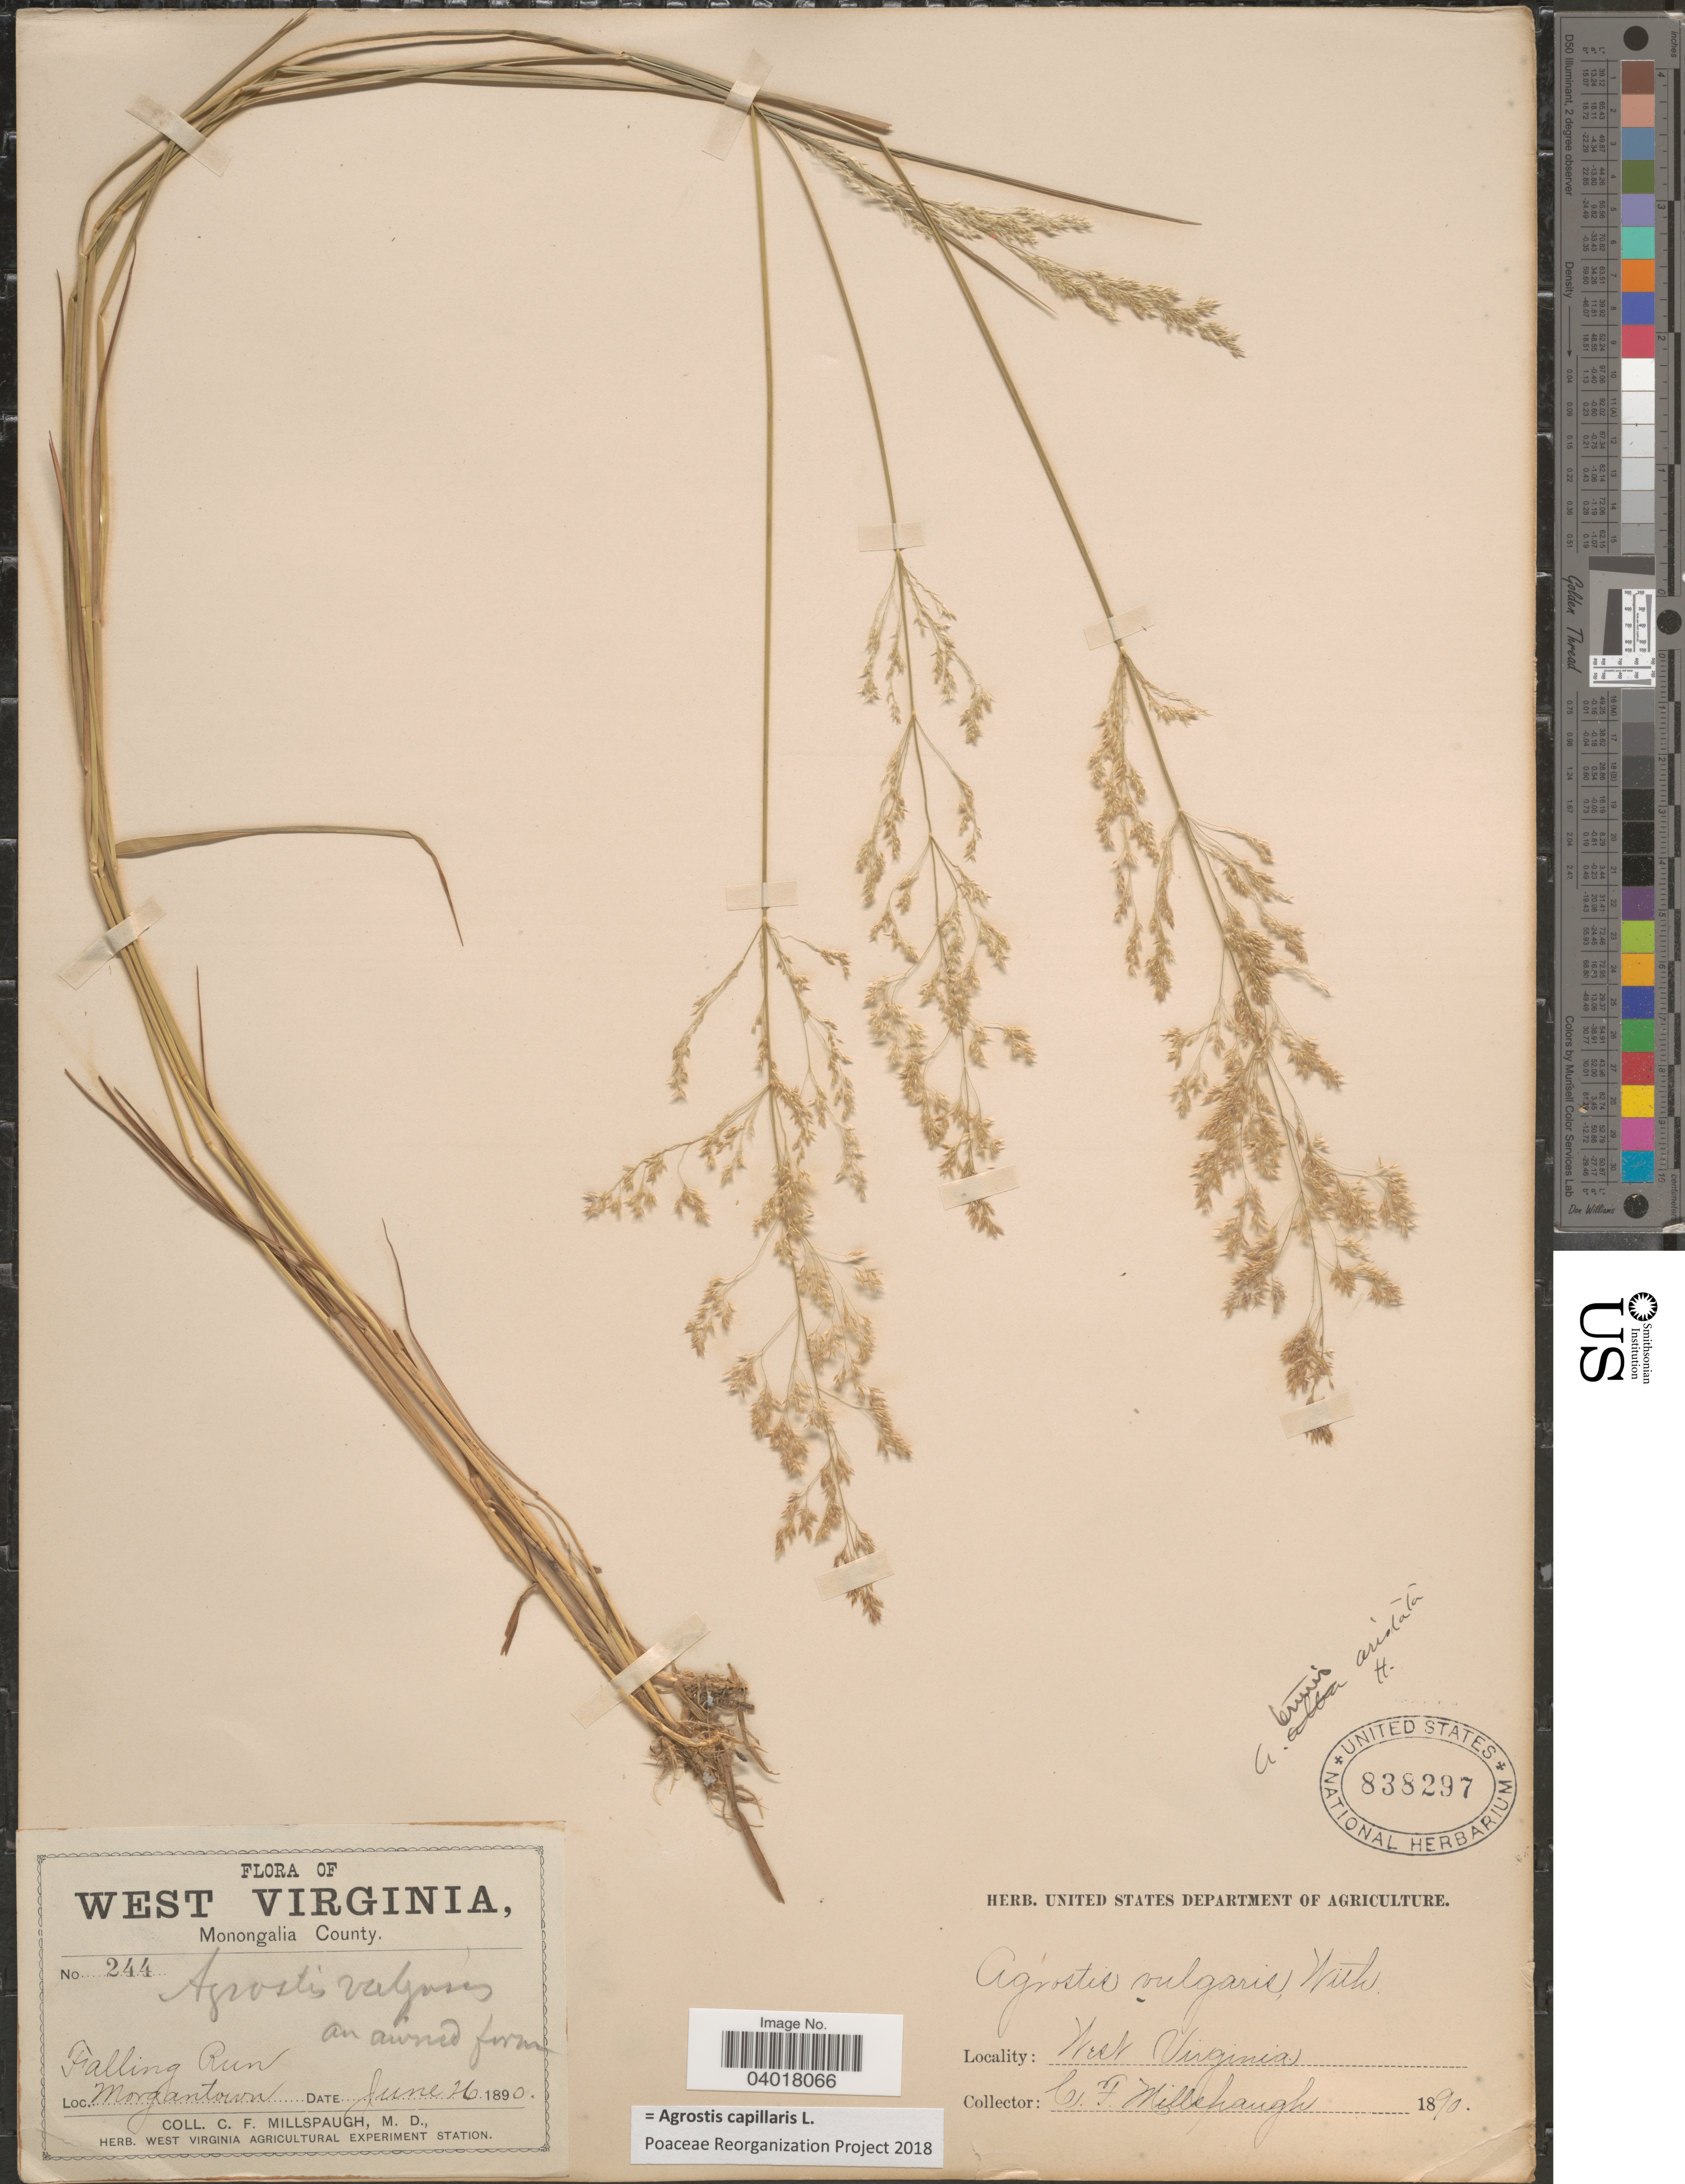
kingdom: Plantae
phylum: Tracheophyta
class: Liliopsida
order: Poales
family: Poaceae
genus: Agrostis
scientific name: Agrostis capillaris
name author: L.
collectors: C. F. Millspaugh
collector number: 244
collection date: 1890-06-26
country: United States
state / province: West Virginia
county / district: Monongalia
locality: Monongalia County. Falling Run. Morgantown.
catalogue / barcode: US 838297